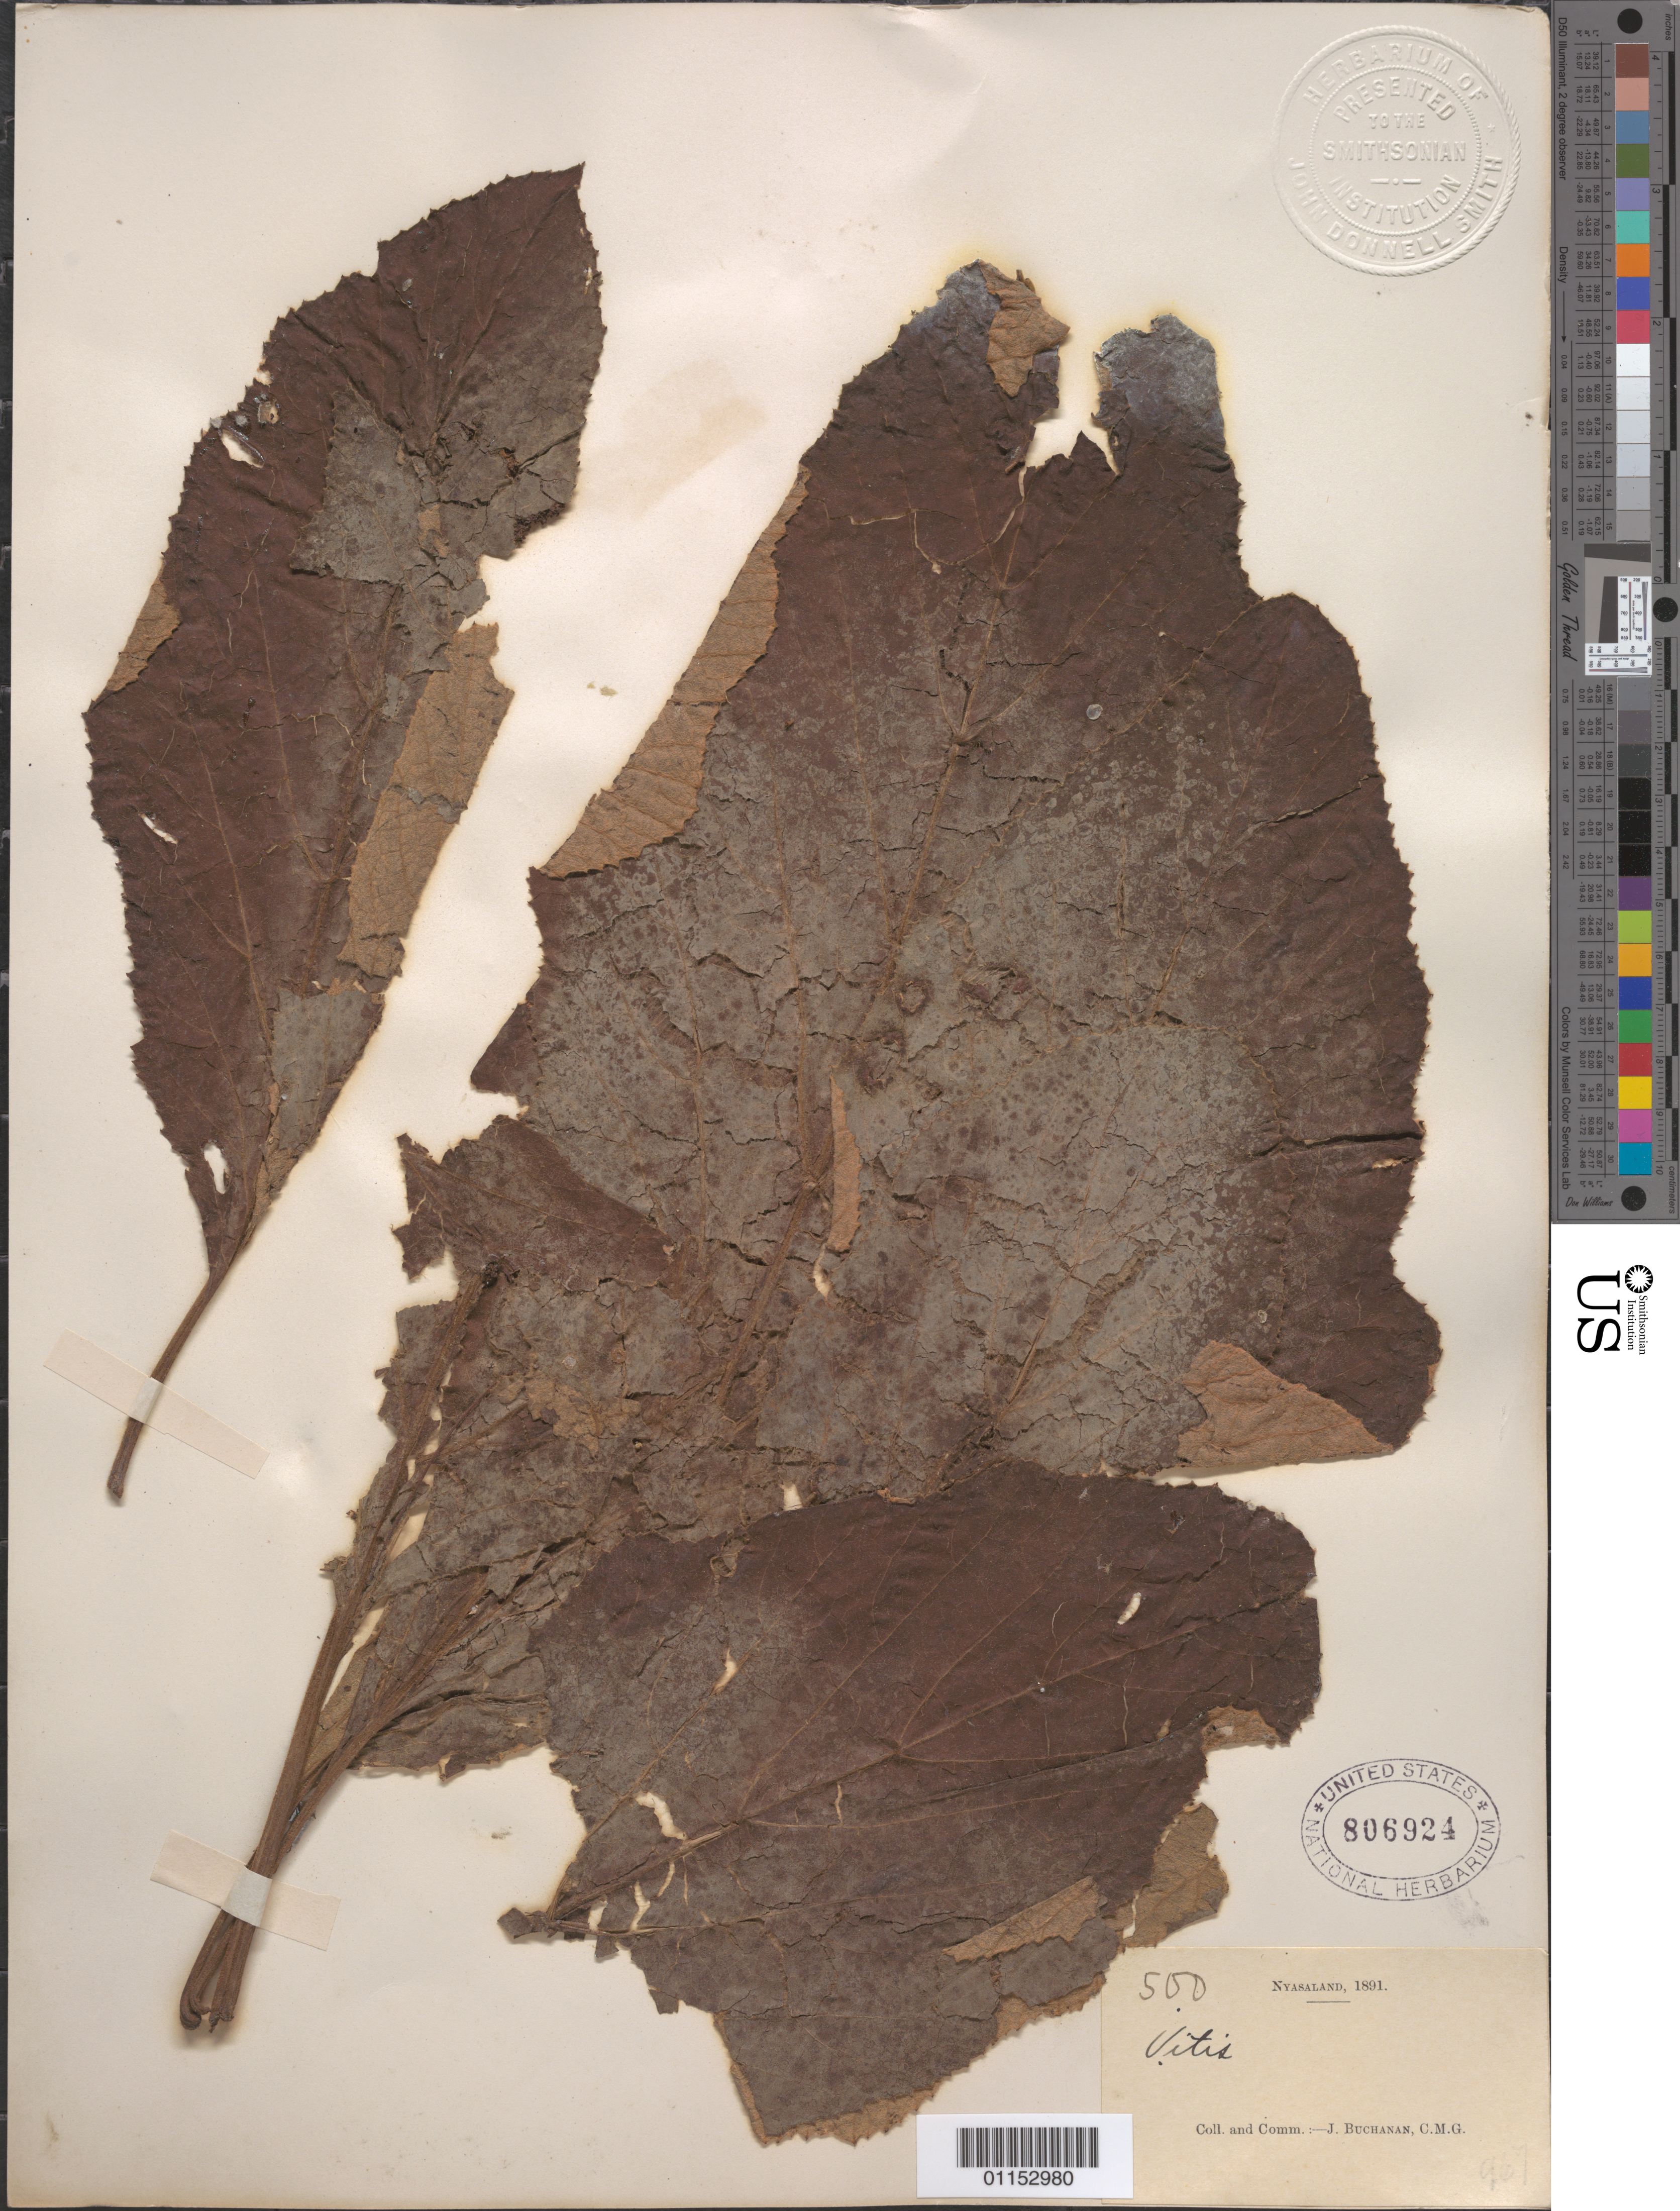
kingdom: Plantae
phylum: Tracheophyta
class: Magnoliopsida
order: Vitales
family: Vitaceae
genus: Cissus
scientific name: Cissus sp.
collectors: J. Buchanan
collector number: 500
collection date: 1891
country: Malawi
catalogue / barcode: US 806924